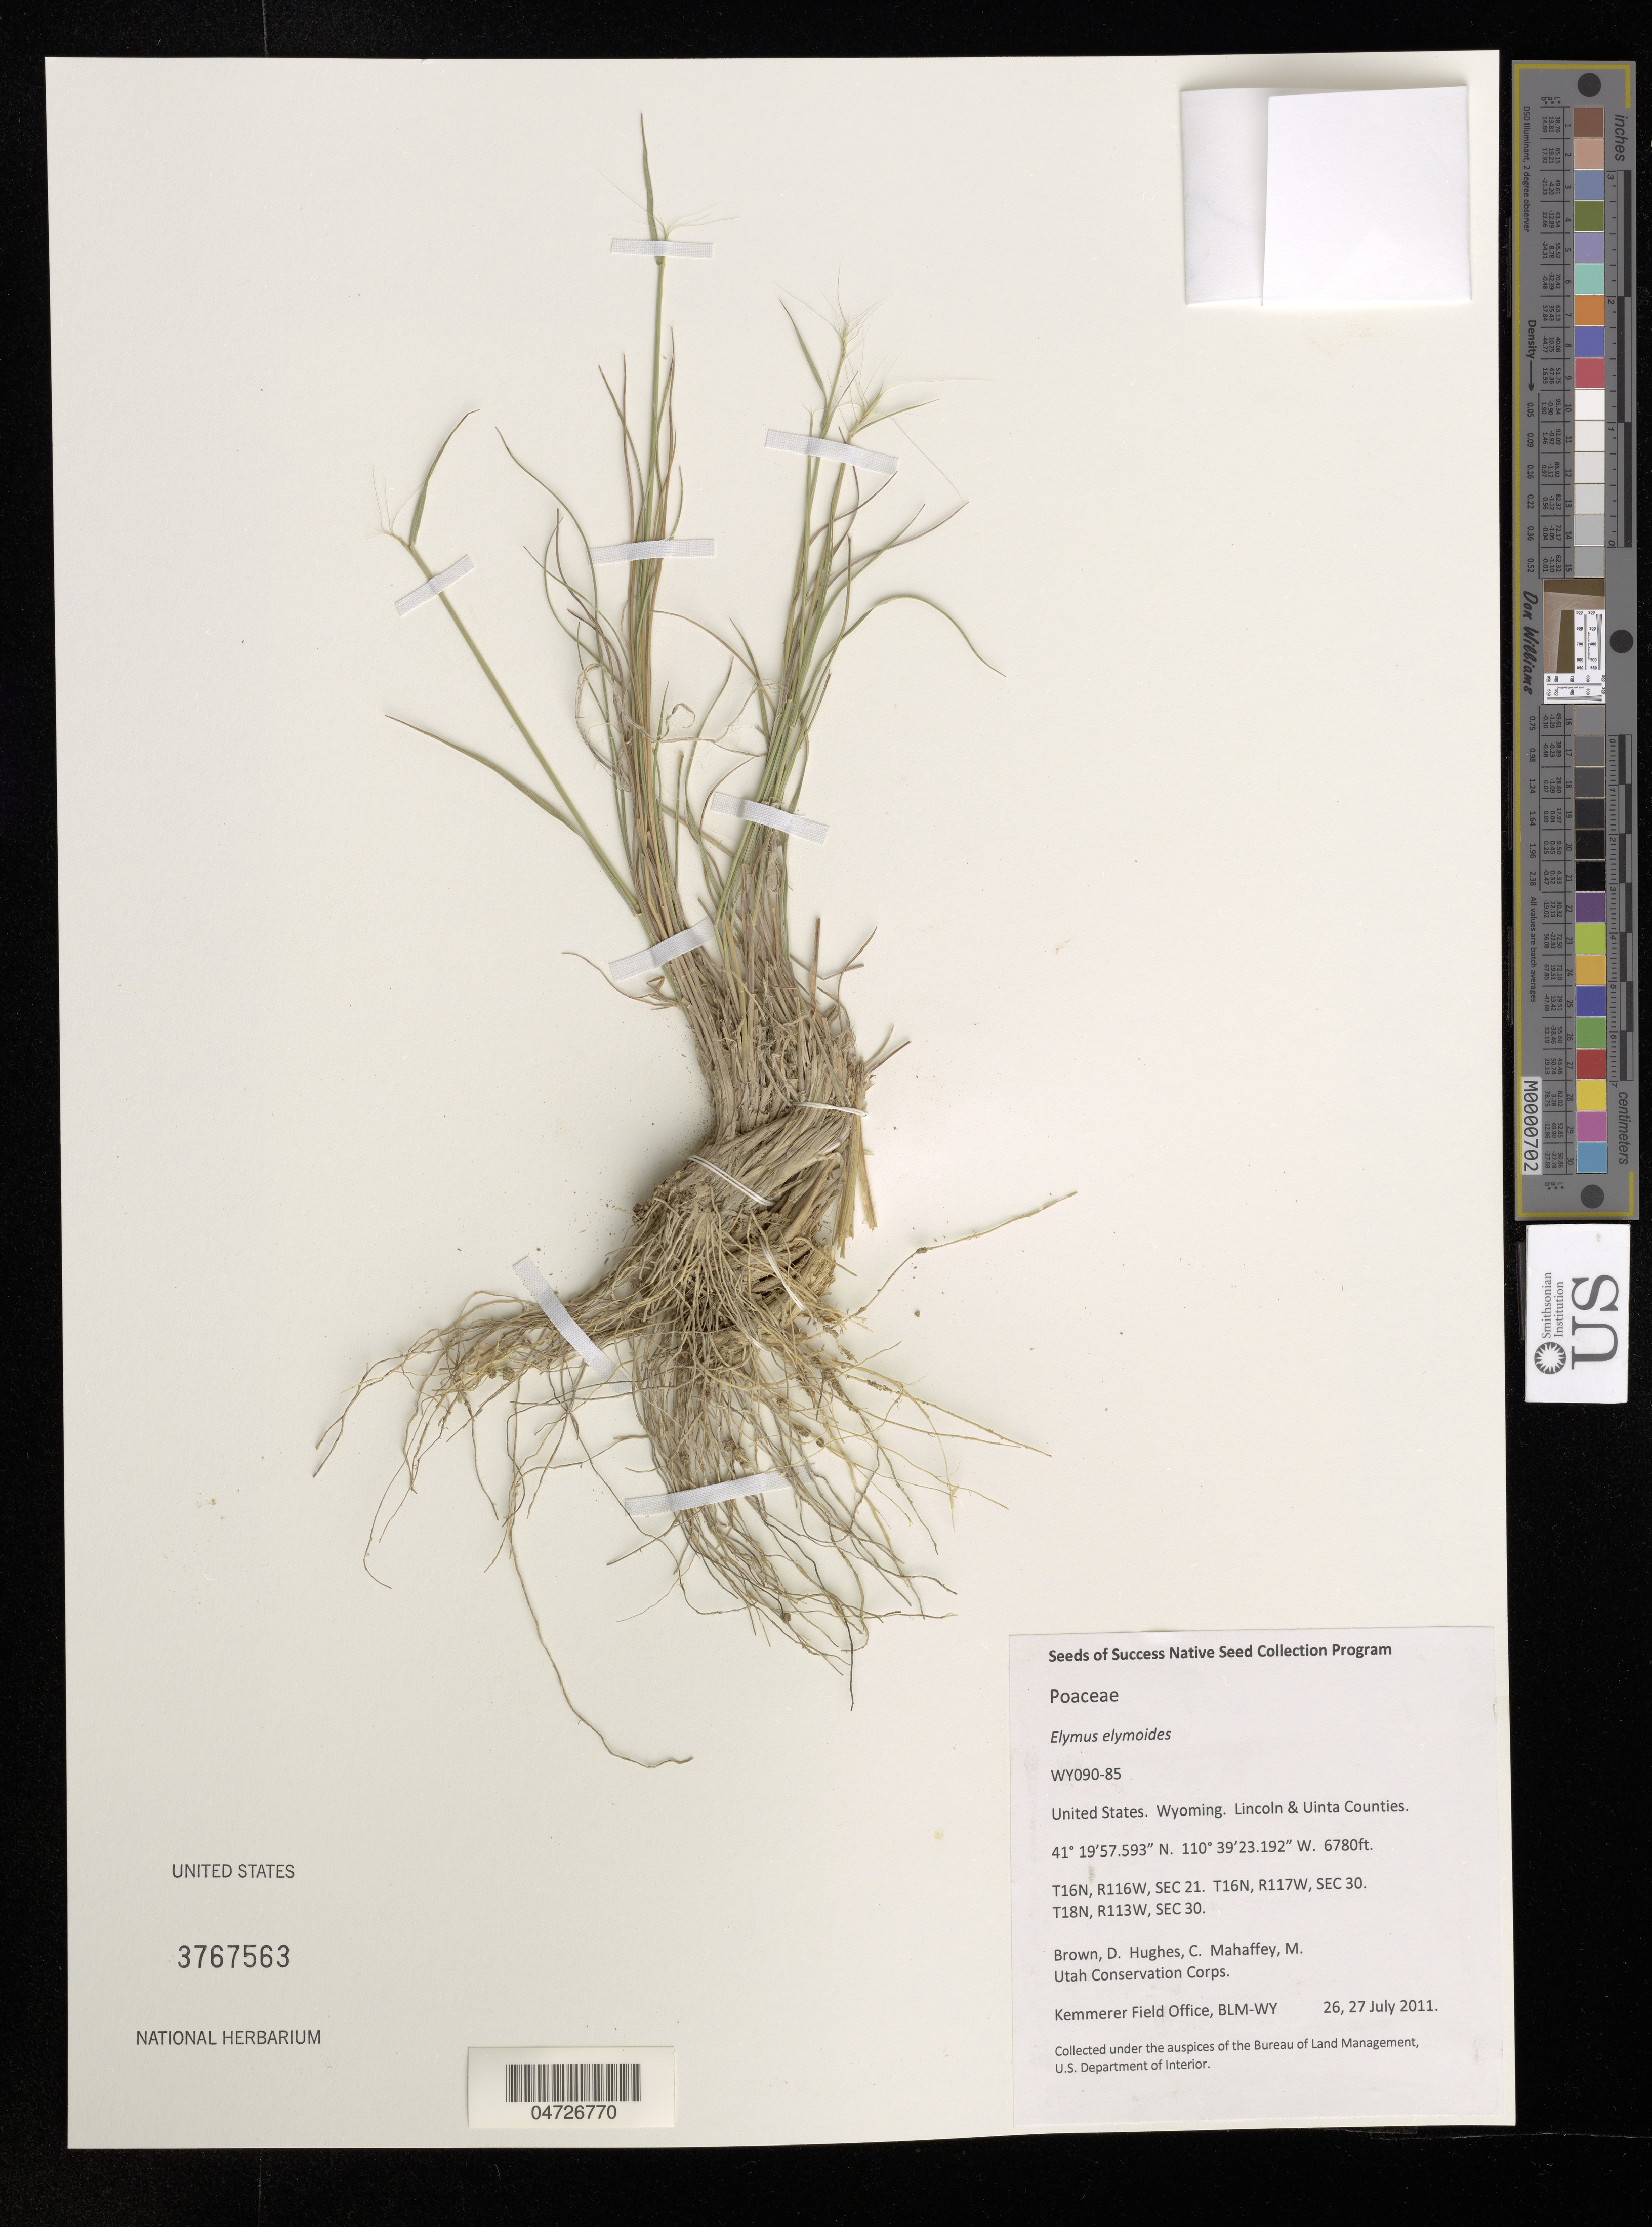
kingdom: Plantae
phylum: Tracheophyta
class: Liliopsida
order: Poales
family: Poaceae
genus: Elymus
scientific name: Elymus elymoides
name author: (Raf.) Swezey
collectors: D. Brown, C. Hughes & M. Mahaffey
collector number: WY090-85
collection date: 2011-07-26,2011-07-27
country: United States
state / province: Wyoming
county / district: Lincoln and Uinta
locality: Kemmerer Field Office, BLM-WY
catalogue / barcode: US 3767563